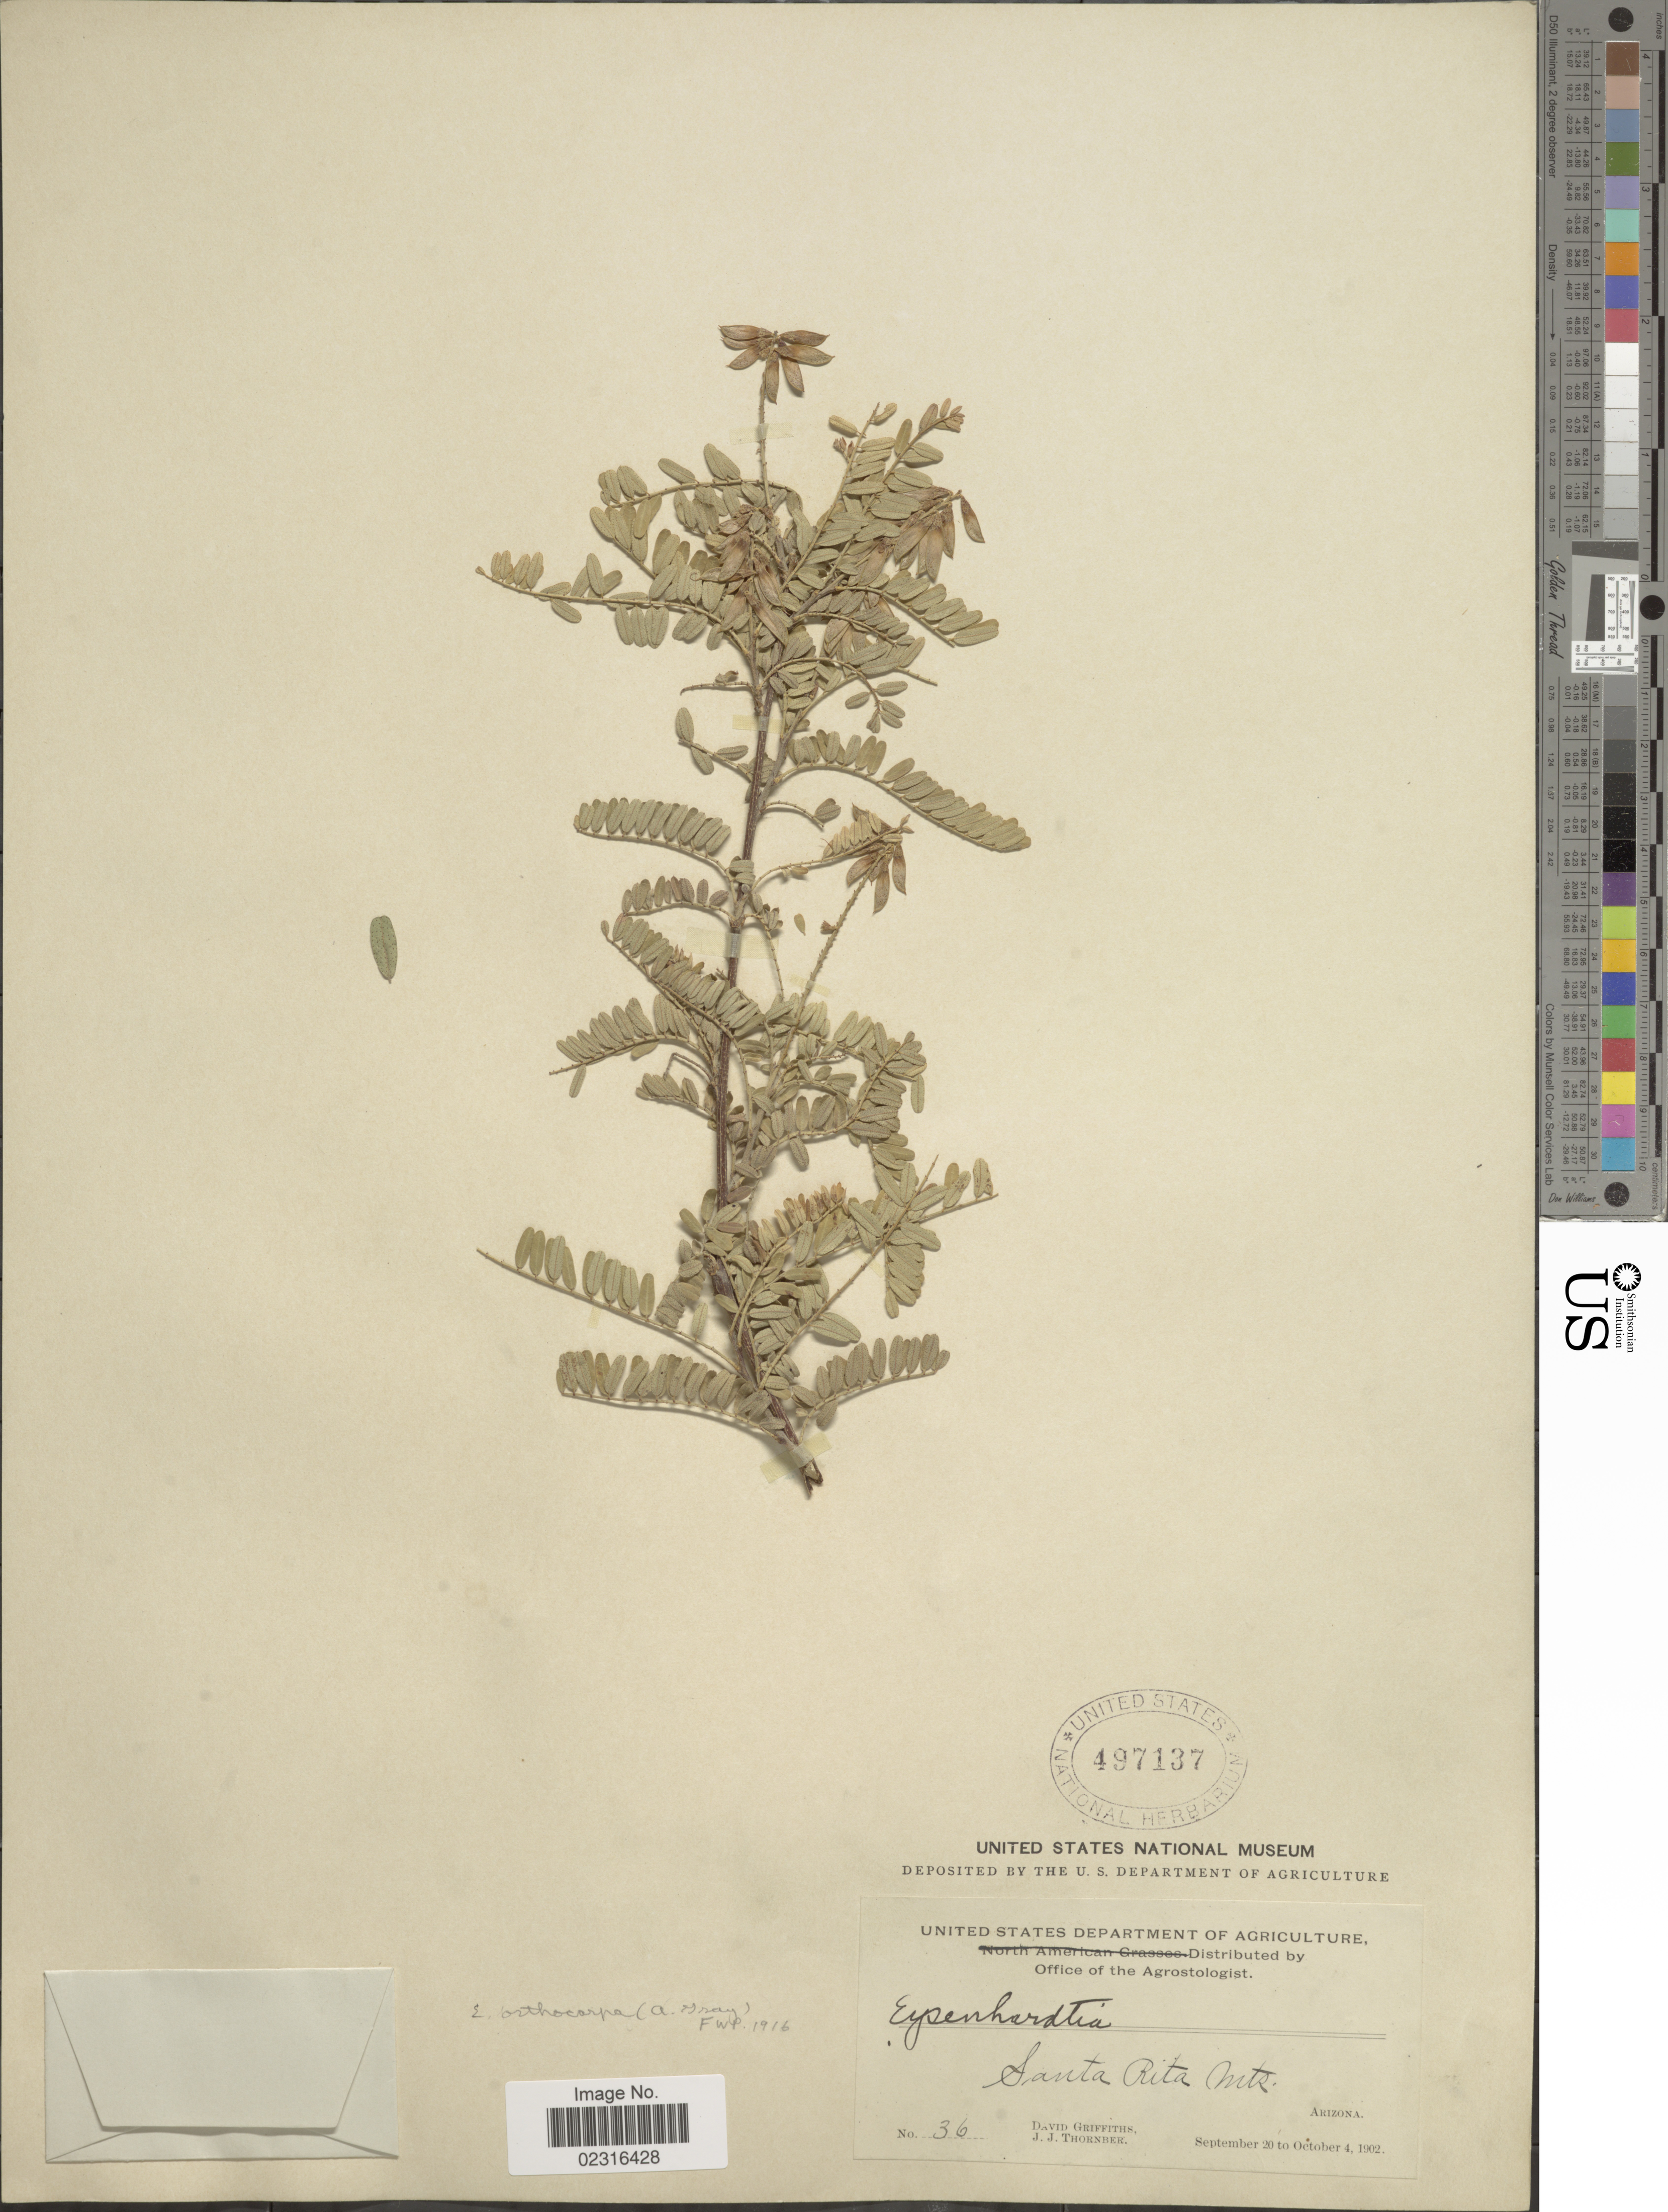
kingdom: Plantae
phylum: Tracheophyta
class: Magnoliopsida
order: Fabales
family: Fabaceae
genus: Eysenhardtia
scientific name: Eysenhardtia orthocarpa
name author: (A. Gray) S. Watson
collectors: D. Griffiths & J. Thornber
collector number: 36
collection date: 1902-09-20/1902-10-04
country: United States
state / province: Arizona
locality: Santa Rita Mts.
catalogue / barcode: US 497137